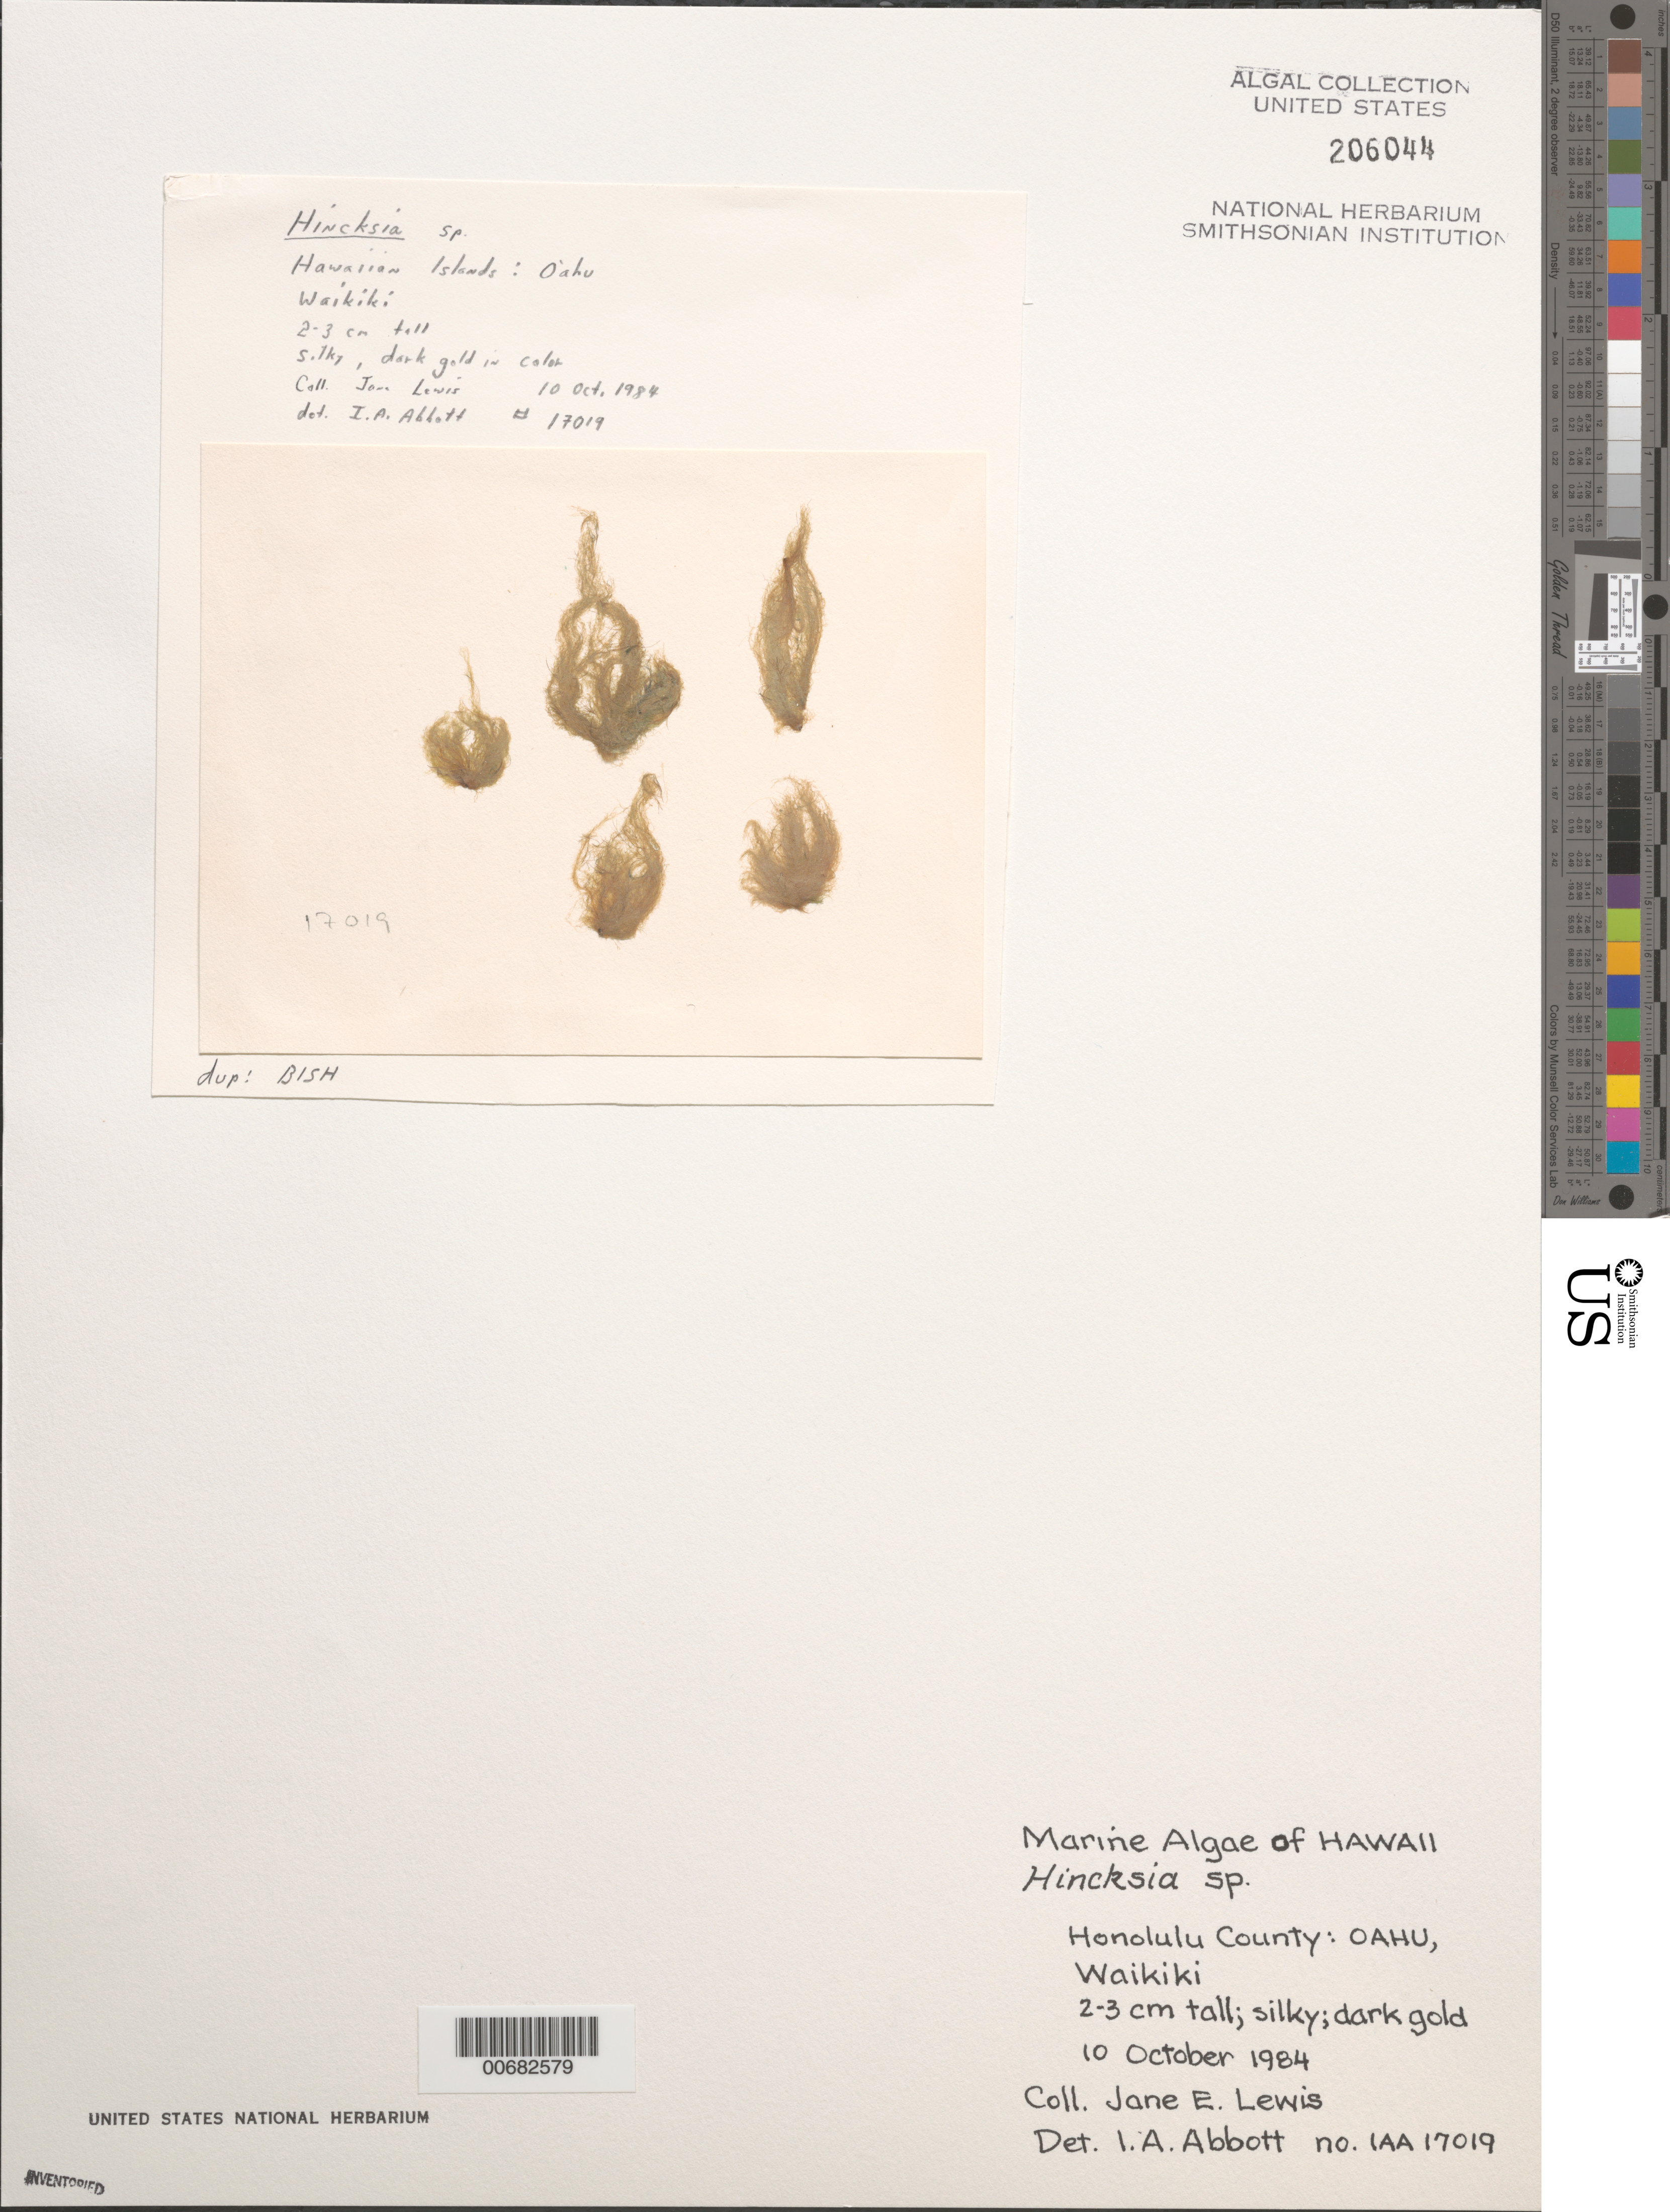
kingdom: Chromista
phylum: Ochrophyta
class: Phaeophyceae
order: Ectocarpales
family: Acinetosporaceae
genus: Hincksia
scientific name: Hincksia sp.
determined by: Abbott, Isabella A.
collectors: J. Lewis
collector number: IAA 17019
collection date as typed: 10 Oct 1984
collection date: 1984-10-10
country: United States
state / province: Hawaii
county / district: Honolulu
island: Oahu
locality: Waikiki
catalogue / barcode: US 206044